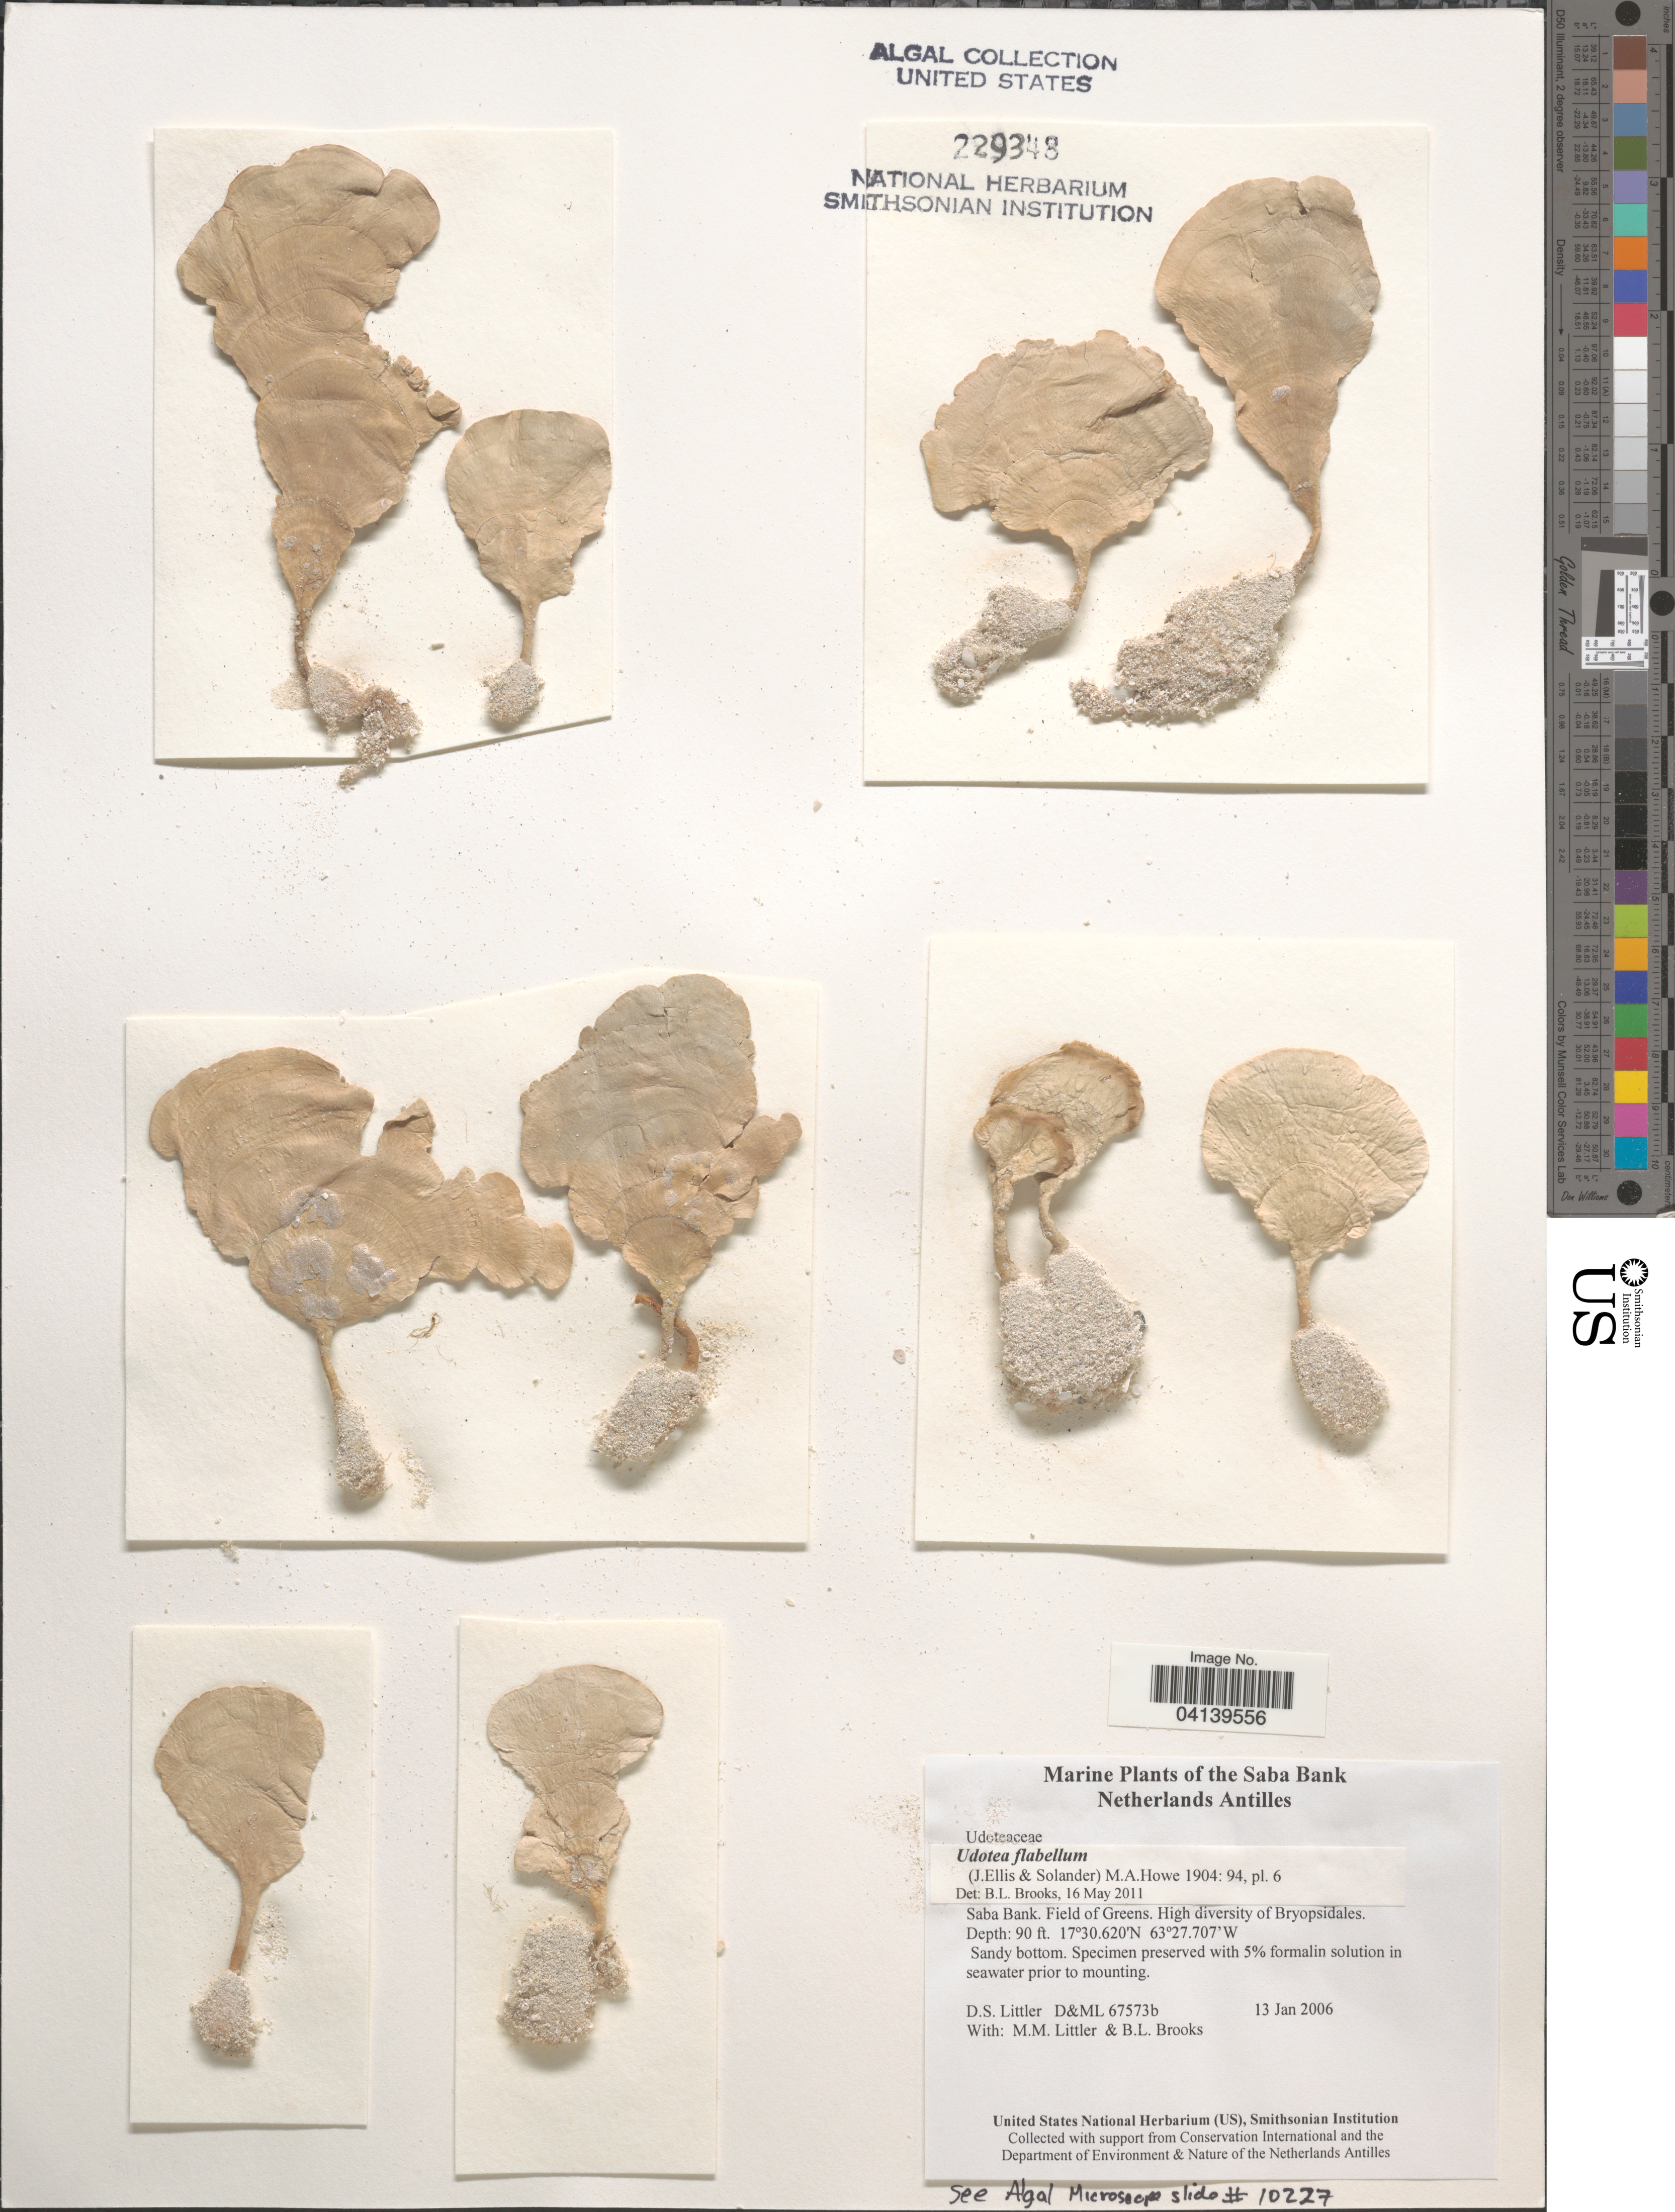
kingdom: Plantae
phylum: Chlorophyta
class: Ulvophyceae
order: Bryopsidales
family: Udoteaceae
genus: Udotea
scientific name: Udotea flabellum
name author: (J. Ellis & Sol.) M. Howe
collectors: D. S. Littler & B. Brooks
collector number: D&ML67573b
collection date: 2006-01-13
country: Netherlands Antilles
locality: Saba Bank. Field of Greens.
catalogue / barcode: US 229348